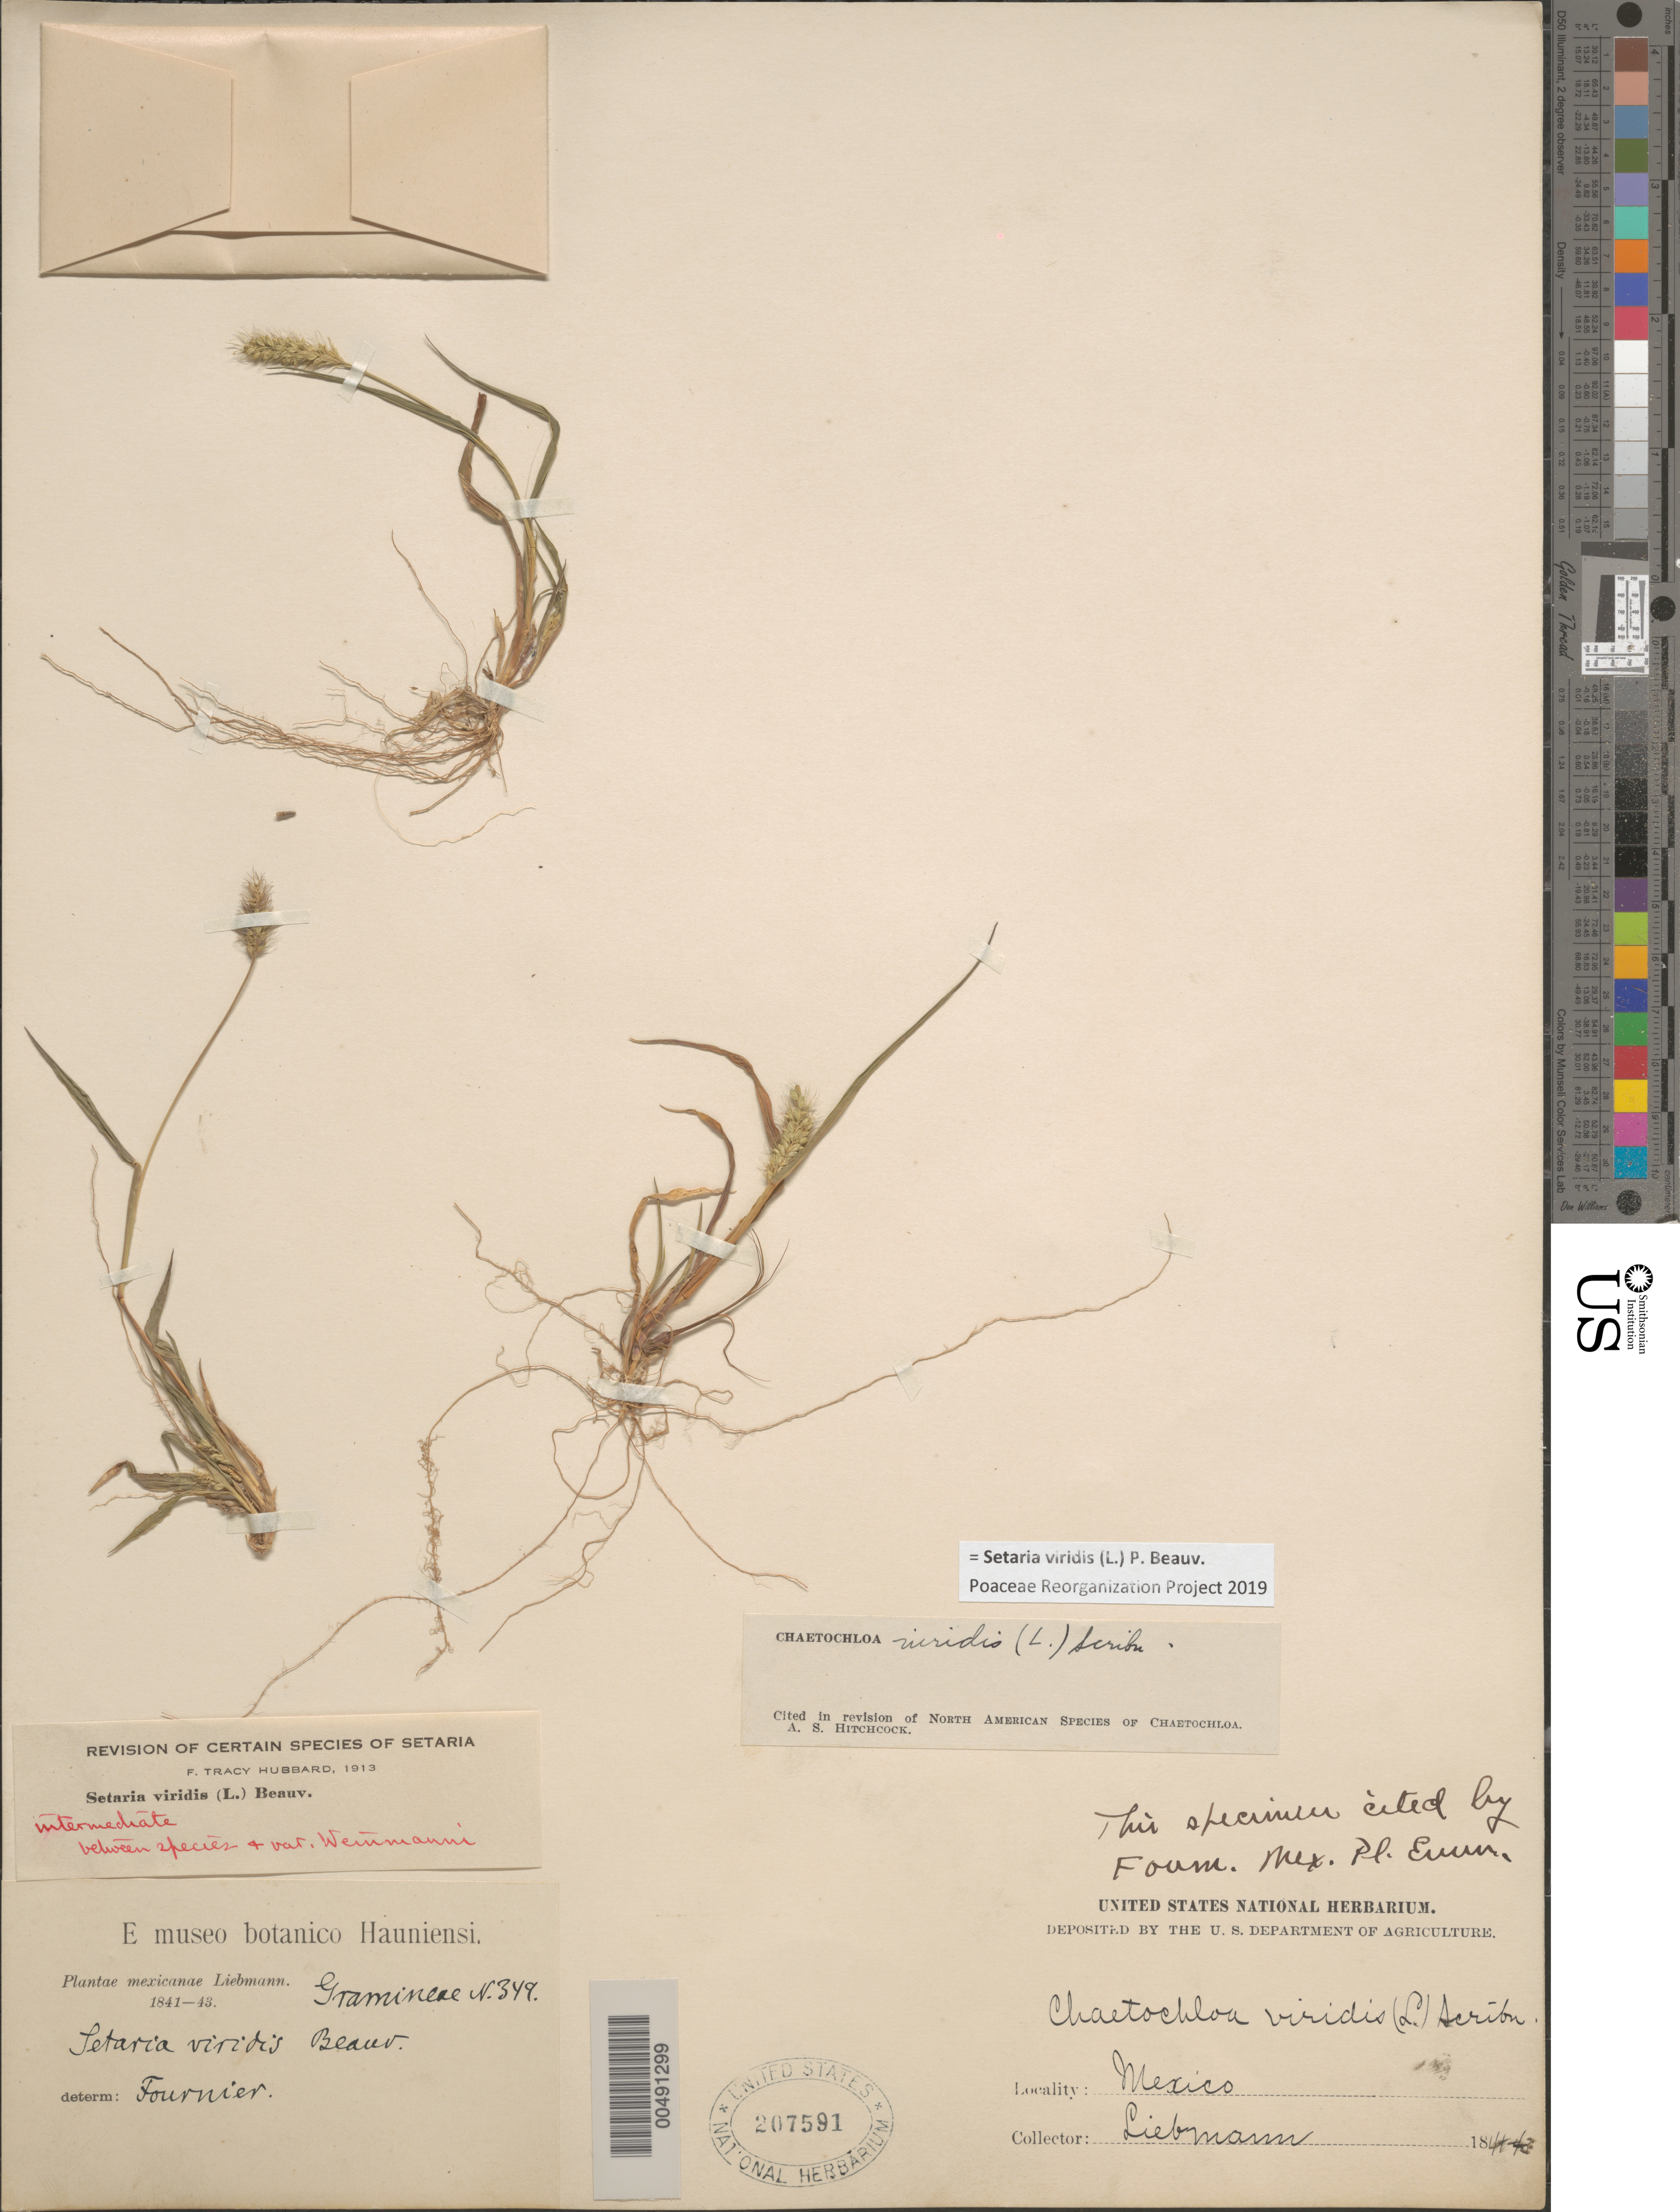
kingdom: Plantae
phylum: Tracheophyta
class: Liliopsida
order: Poales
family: Poaceae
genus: Setaria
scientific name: Setaria viridis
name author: (L.) P. Beauv.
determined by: Hubbard, F. T.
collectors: F. M. Liebmann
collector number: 349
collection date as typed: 1841 to -- --- 1843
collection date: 1841/1843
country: Mexico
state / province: Durango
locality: San Ramon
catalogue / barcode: US 207591